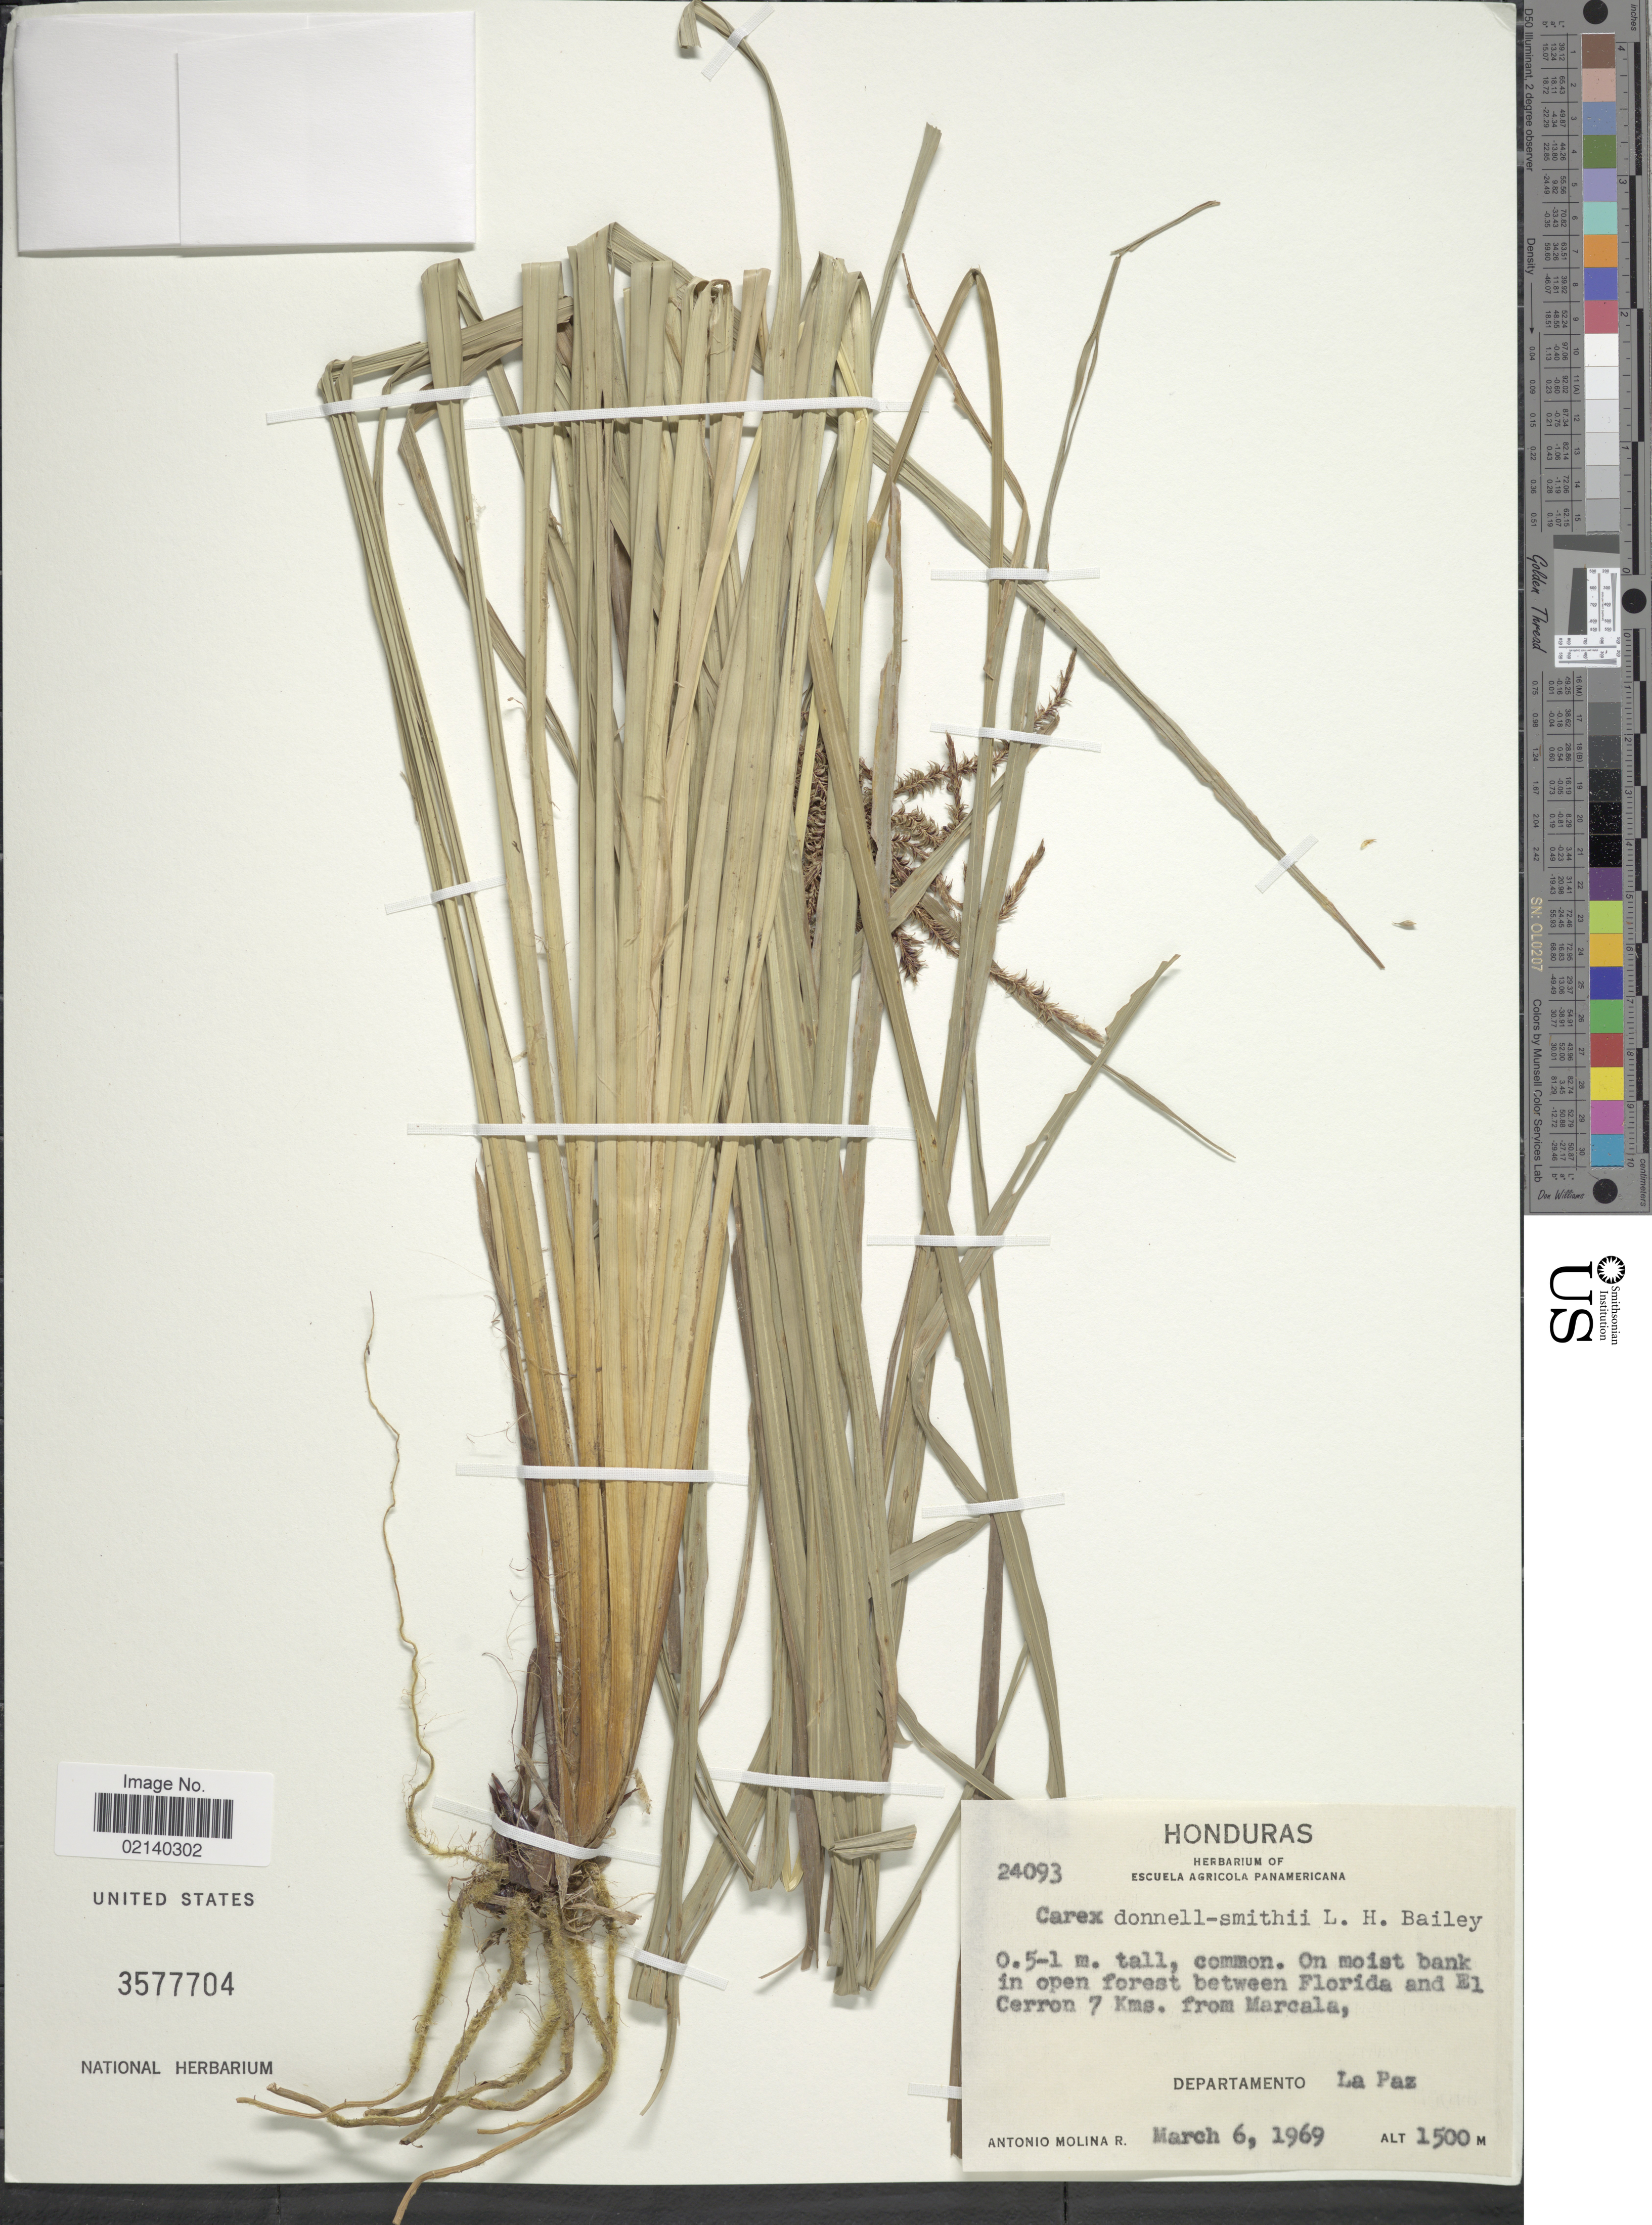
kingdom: Plantae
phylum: Tracheophyta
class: Liliopsida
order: Poales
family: Cyperaceae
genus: Carex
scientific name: Carex donnell-smithii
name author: L.H. Bailey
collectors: A. Molina R.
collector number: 24093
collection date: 1969-03-06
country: Honduras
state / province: La Paz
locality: On moist bank in open forest between Florida and El Cerron 7 Kms. from Marcala, Departamento La Paz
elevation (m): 1500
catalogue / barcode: US 3577704